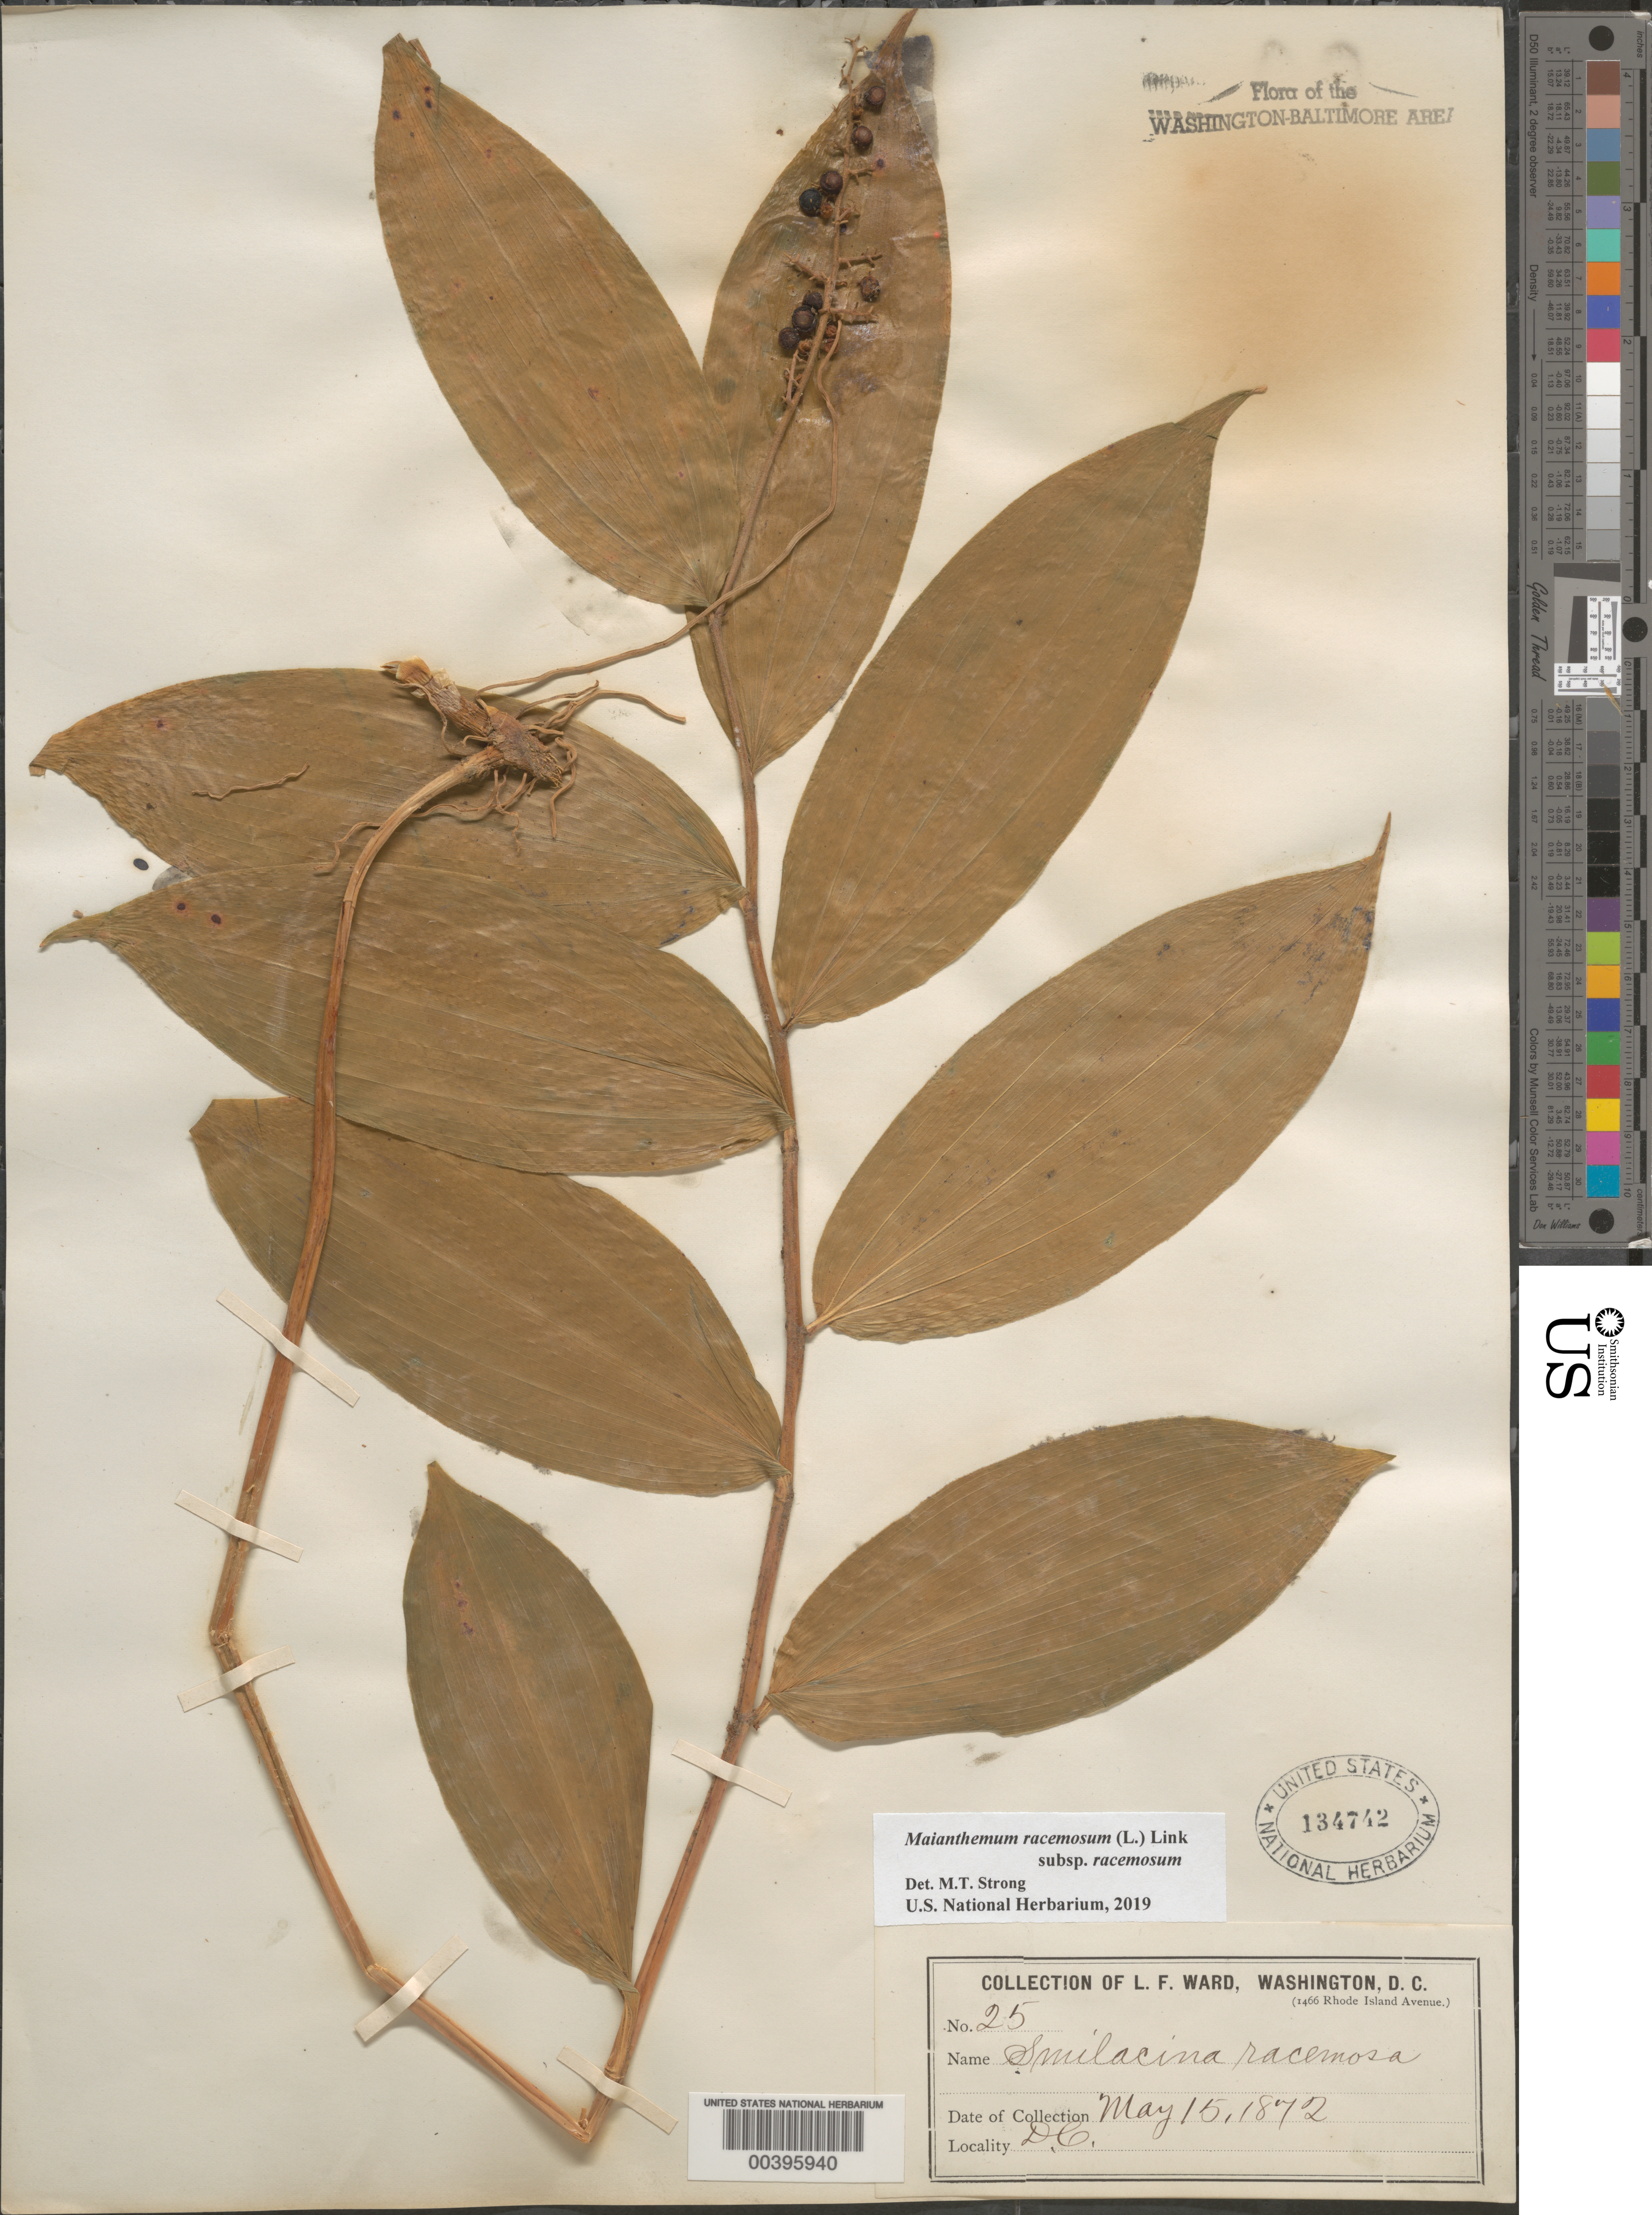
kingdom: Plantae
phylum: Tracheophyta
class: Liliopsida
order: Asparagales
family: Asparagaceae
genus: Maianthemum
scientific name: Maianthemum racemosum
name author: (L.) Link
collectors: L. F. Ward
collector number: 25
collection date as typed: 15 May 1872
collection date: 1872-05-15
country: United States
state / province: District of Columbia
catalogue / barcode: US 134742